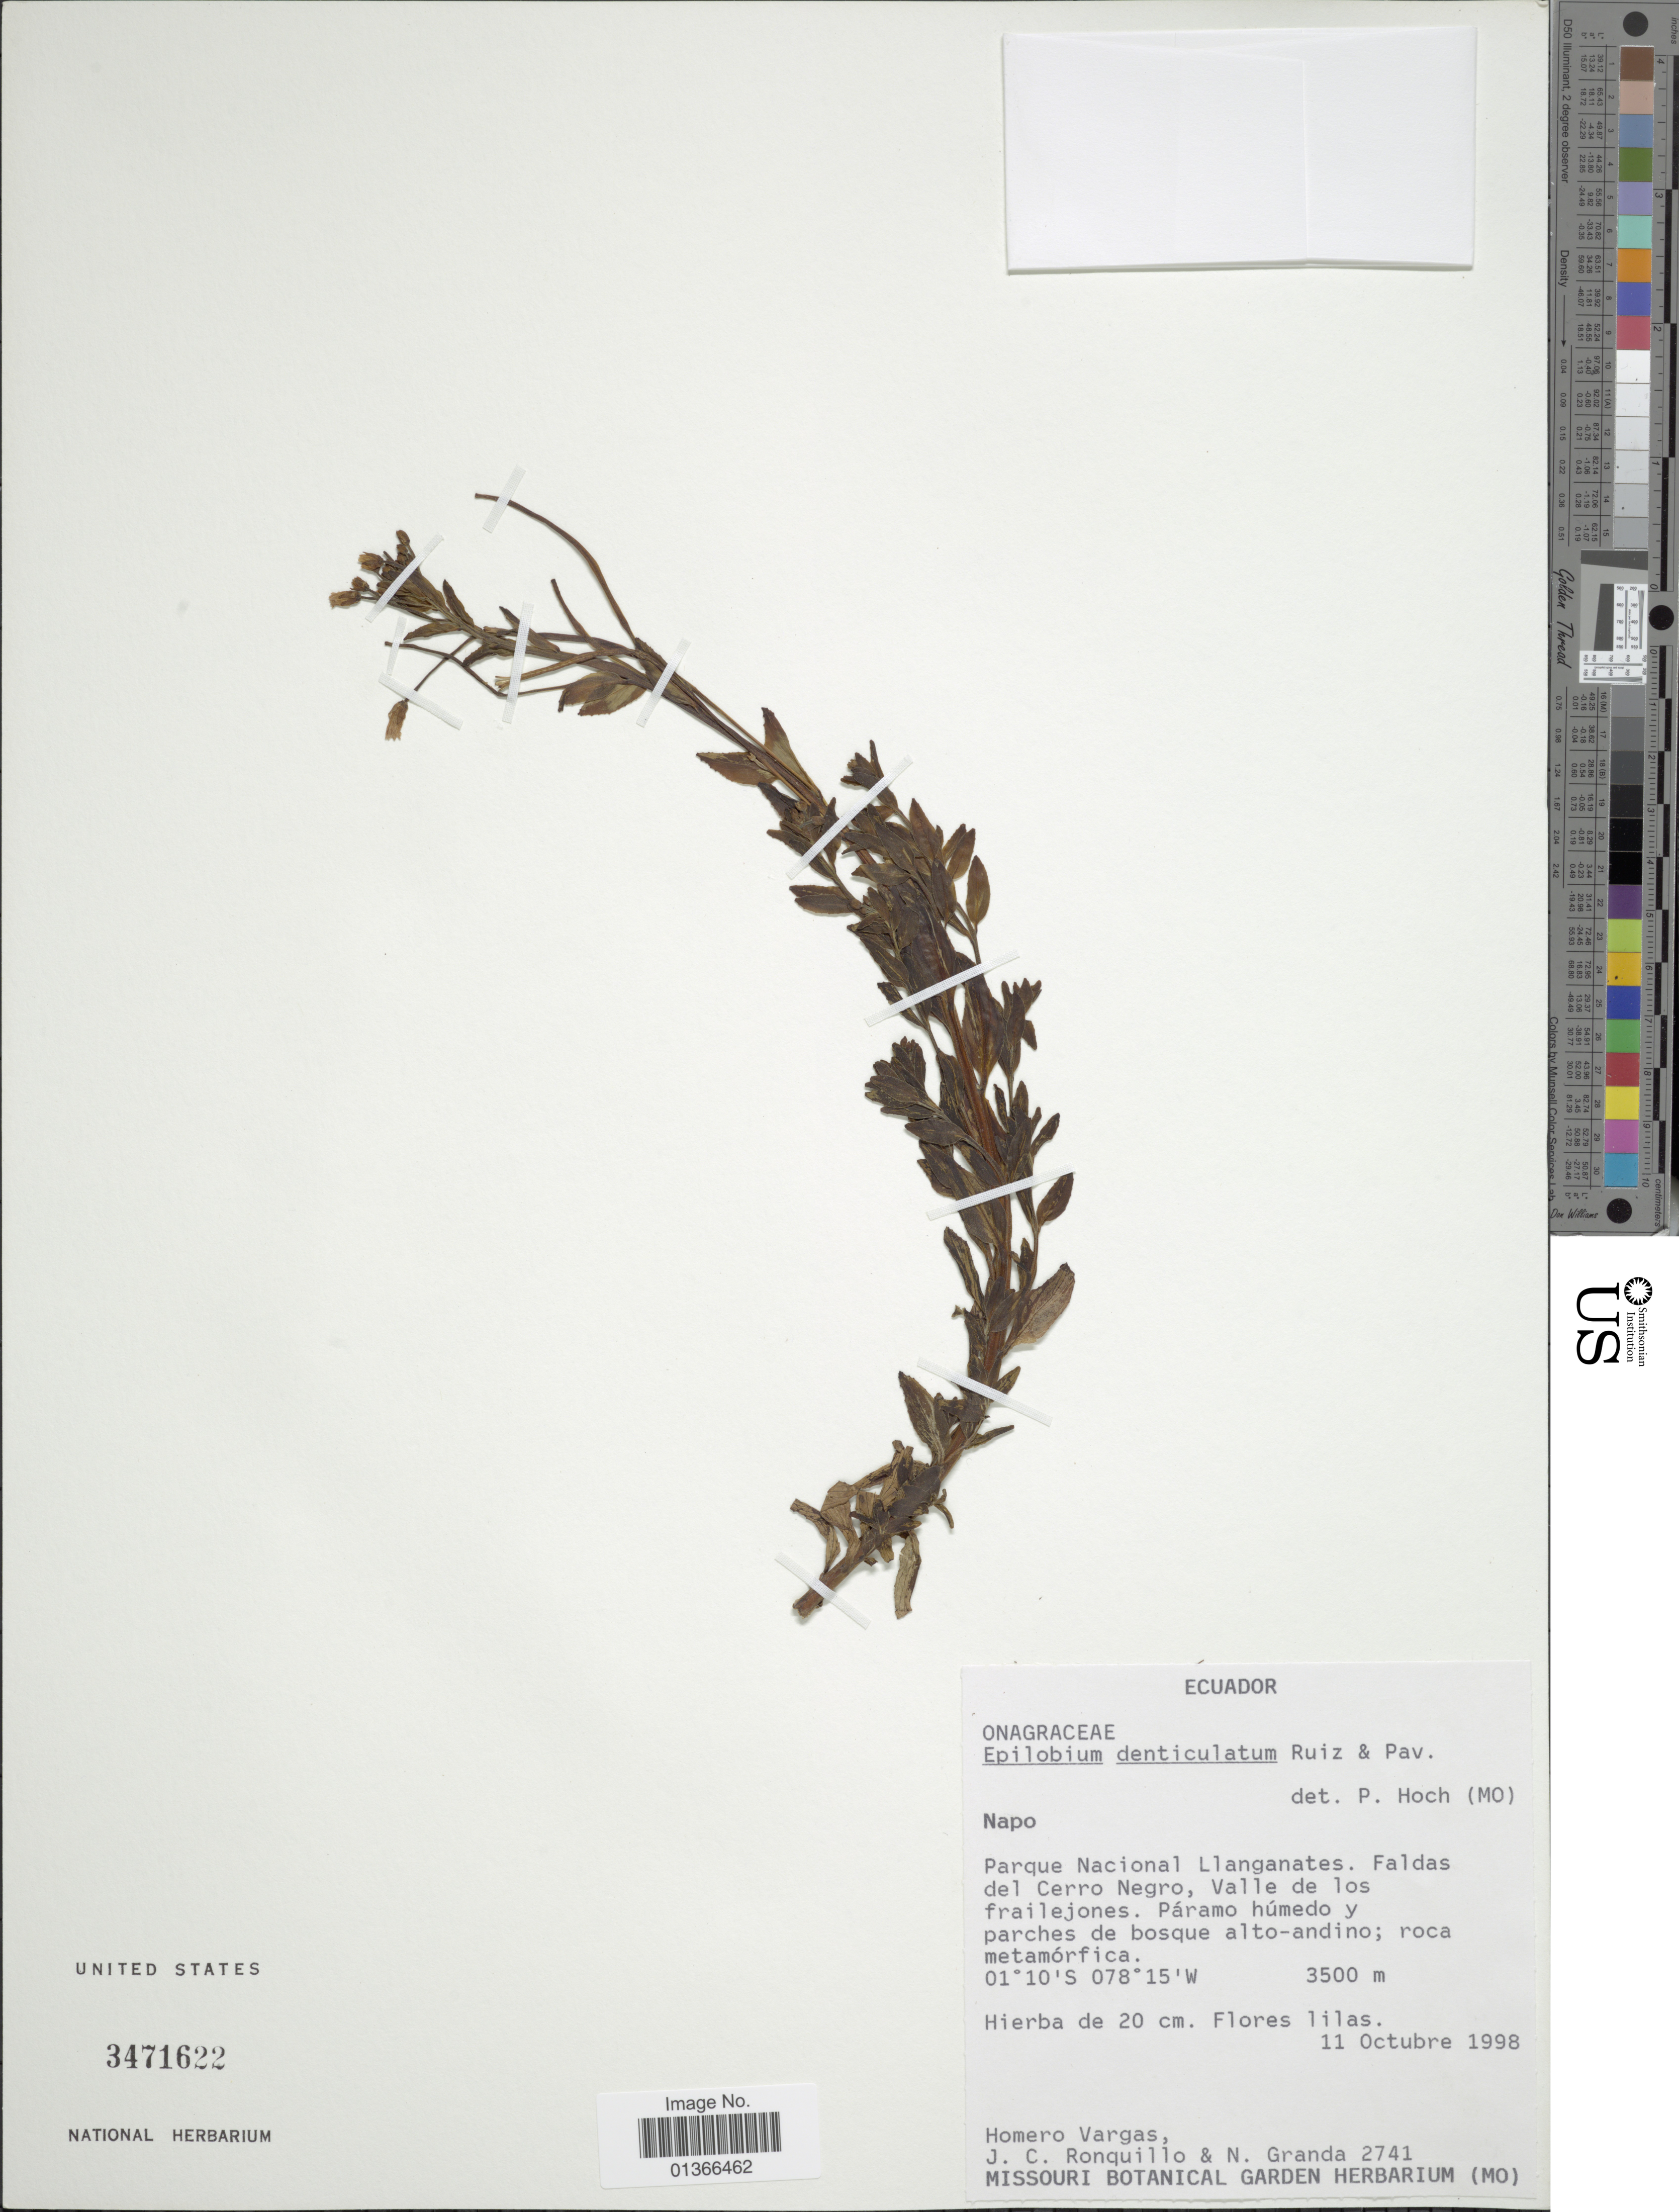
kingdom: Plantae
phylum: Tracheophyta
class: Magnoliopsida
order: Myrtales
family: Onagraceae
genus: Epilobium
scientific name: Epilobium denticulatum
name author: Ruiz & Pav.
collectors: H. Vargas, J. Ronquillo & N. Granda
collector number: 2741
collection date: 1998-10-11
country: Ecuador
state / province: Napo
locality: Parque Nacional Llanganates. Faldas del Cerro Negro, Valle de los frailejones.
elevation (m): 3500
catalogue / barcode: US 3471622